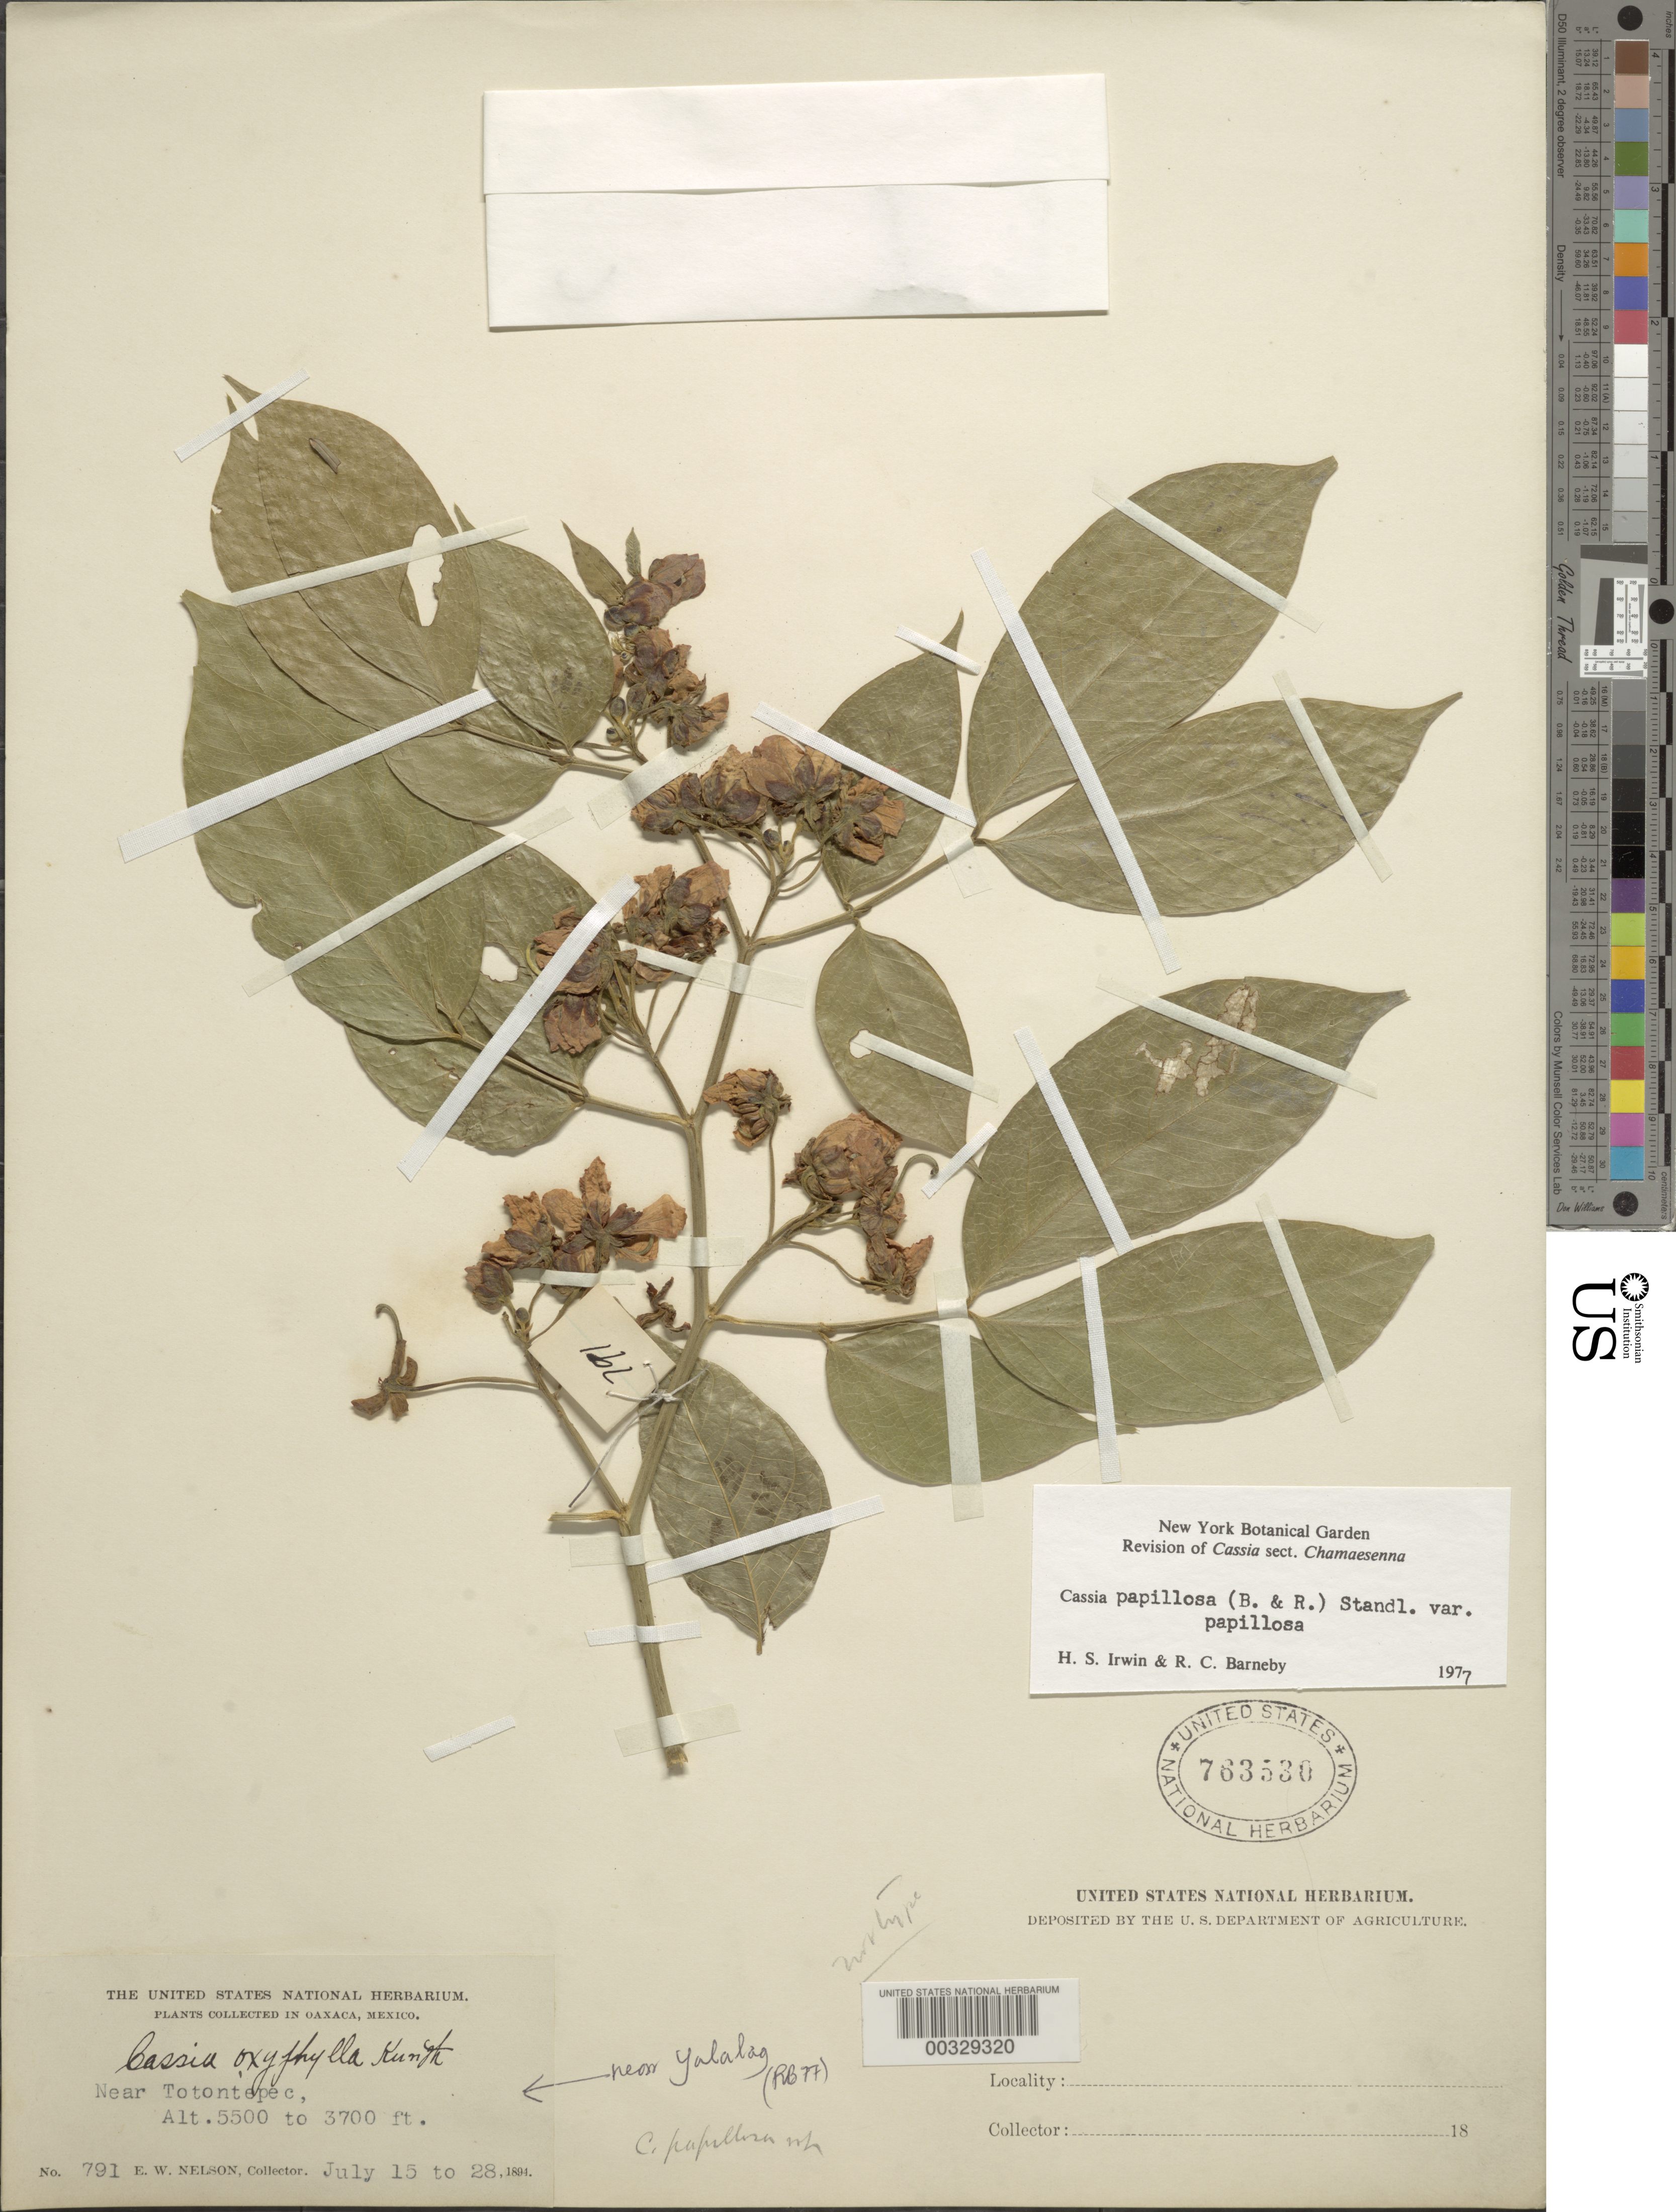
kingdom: Plantae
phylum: Tracheophyta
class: Magnoliopsida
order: Fabales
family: Fabaceae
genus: Senna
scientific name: Senna oxyphylla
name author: (Kunth) H.S. Irwin & Barneby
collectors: E. W. Nelson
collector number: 791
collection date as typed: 15 Jul 1894 to 28 Jul 1894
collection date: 1894-07-15/1894-07-28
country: Mexico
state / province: Oaxaca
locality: Near Totontepec, near yalalag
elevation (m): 1128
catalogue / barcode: US 763530